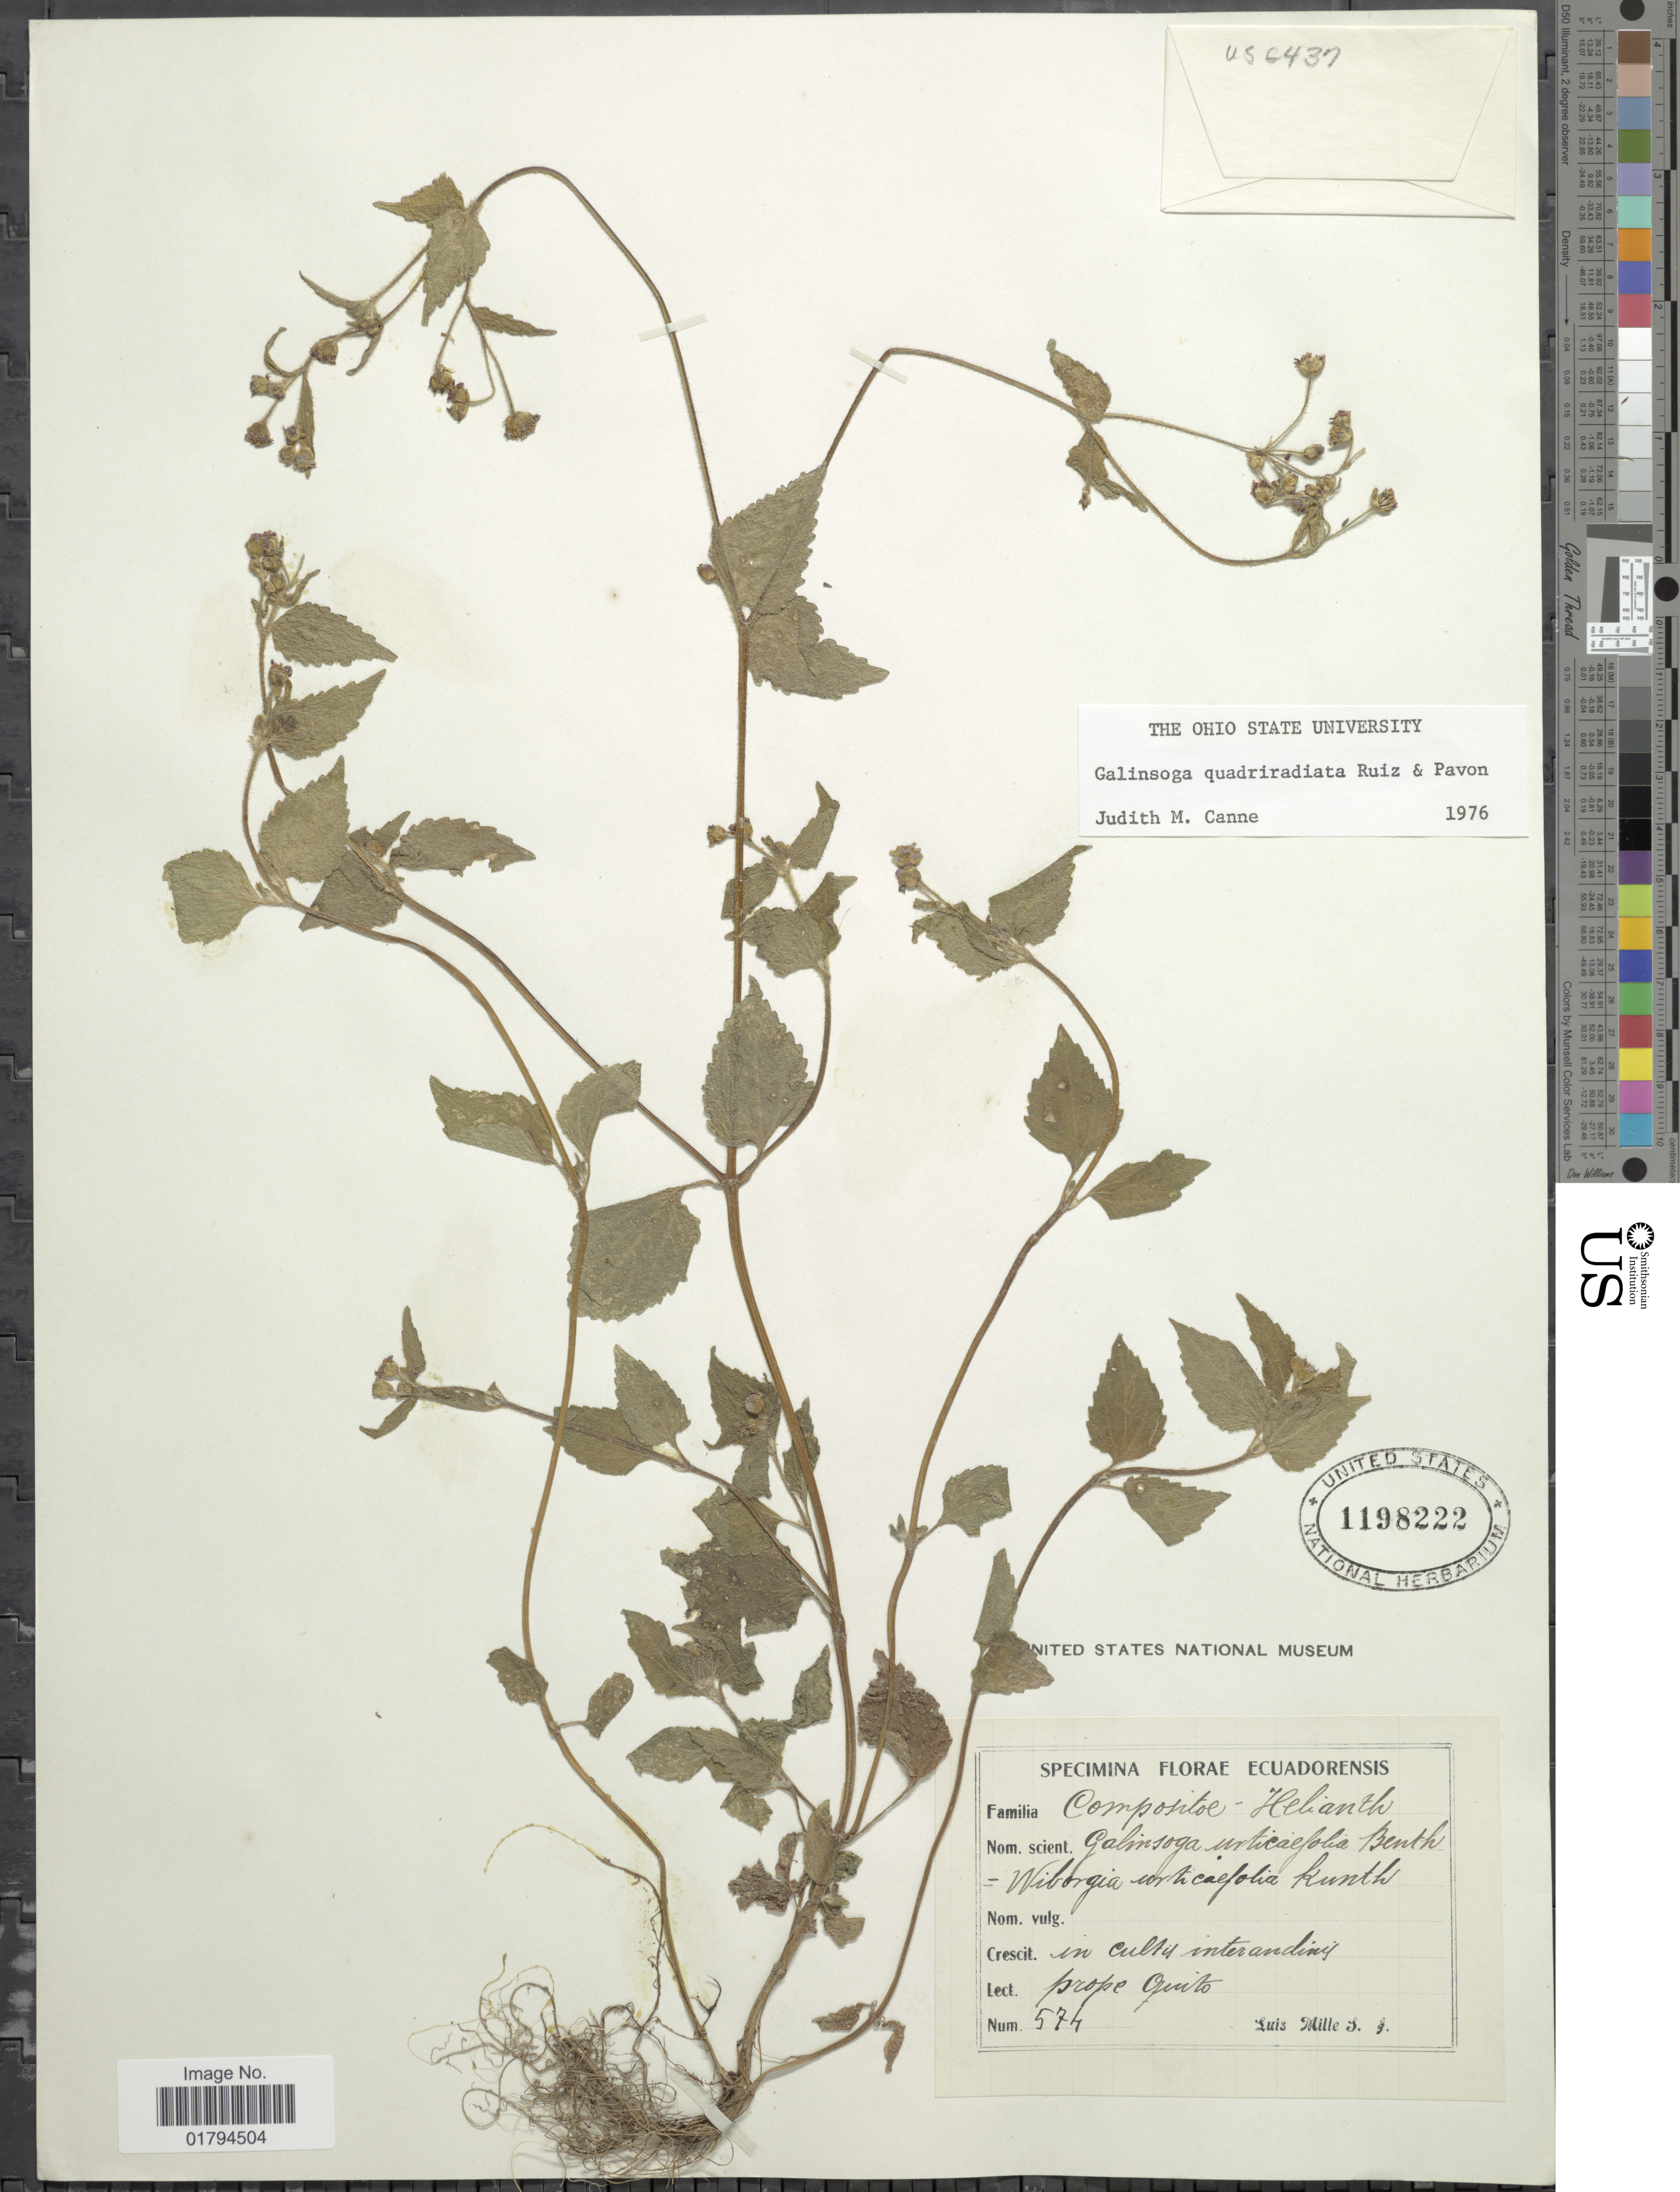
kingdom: Plantae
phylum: Tracheophyta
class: Magnoliopsida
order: Asterales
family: Asteraceae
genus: Galinsoga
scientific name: Galinsoga quadriradiata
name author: Ruiz & Pav.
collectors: L. Mille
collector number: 574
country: Ecuador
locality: Porpe Quito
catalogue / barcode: US 1198222